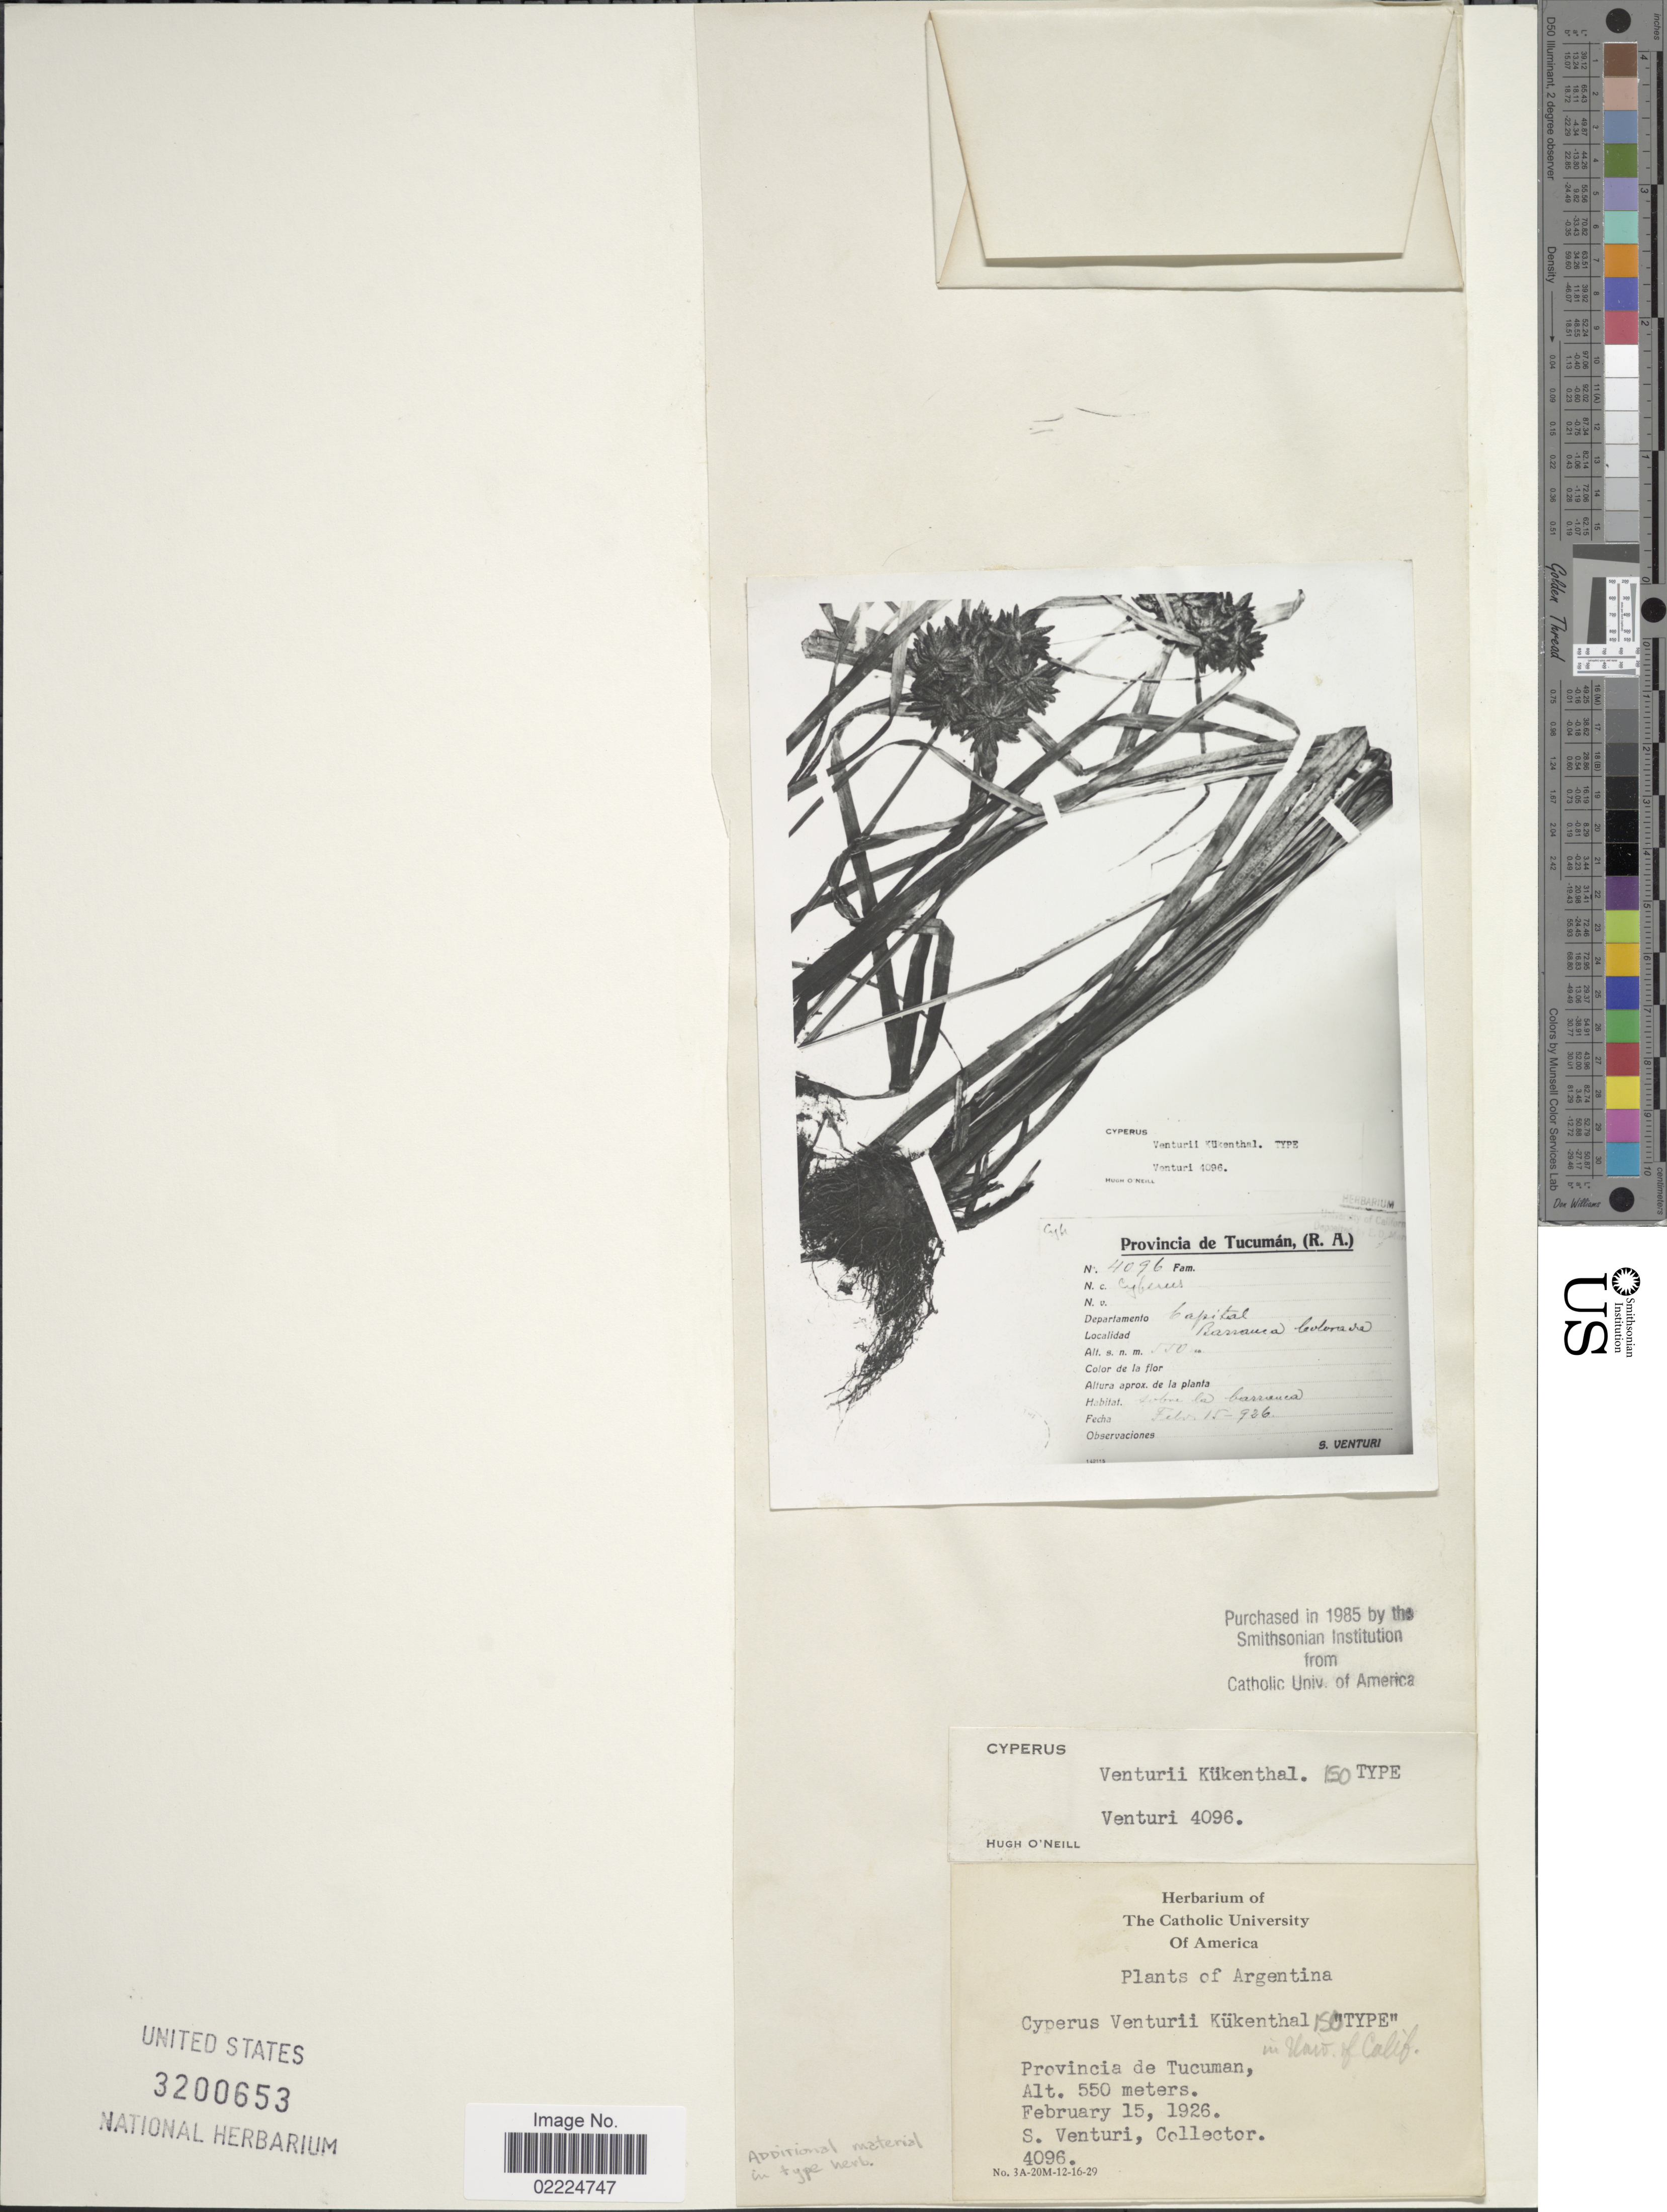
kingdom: Plantae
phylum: Tracheophyta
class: Liliopsida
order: Poales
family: Cyperaceae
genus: Cyperus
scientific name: Cyperus venturii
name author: Kük. in Engl.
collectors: S. Venturi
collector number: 4096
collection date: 1926-02-15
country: Argentina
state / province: Tucuman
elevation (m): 550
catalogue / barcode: US 3200653